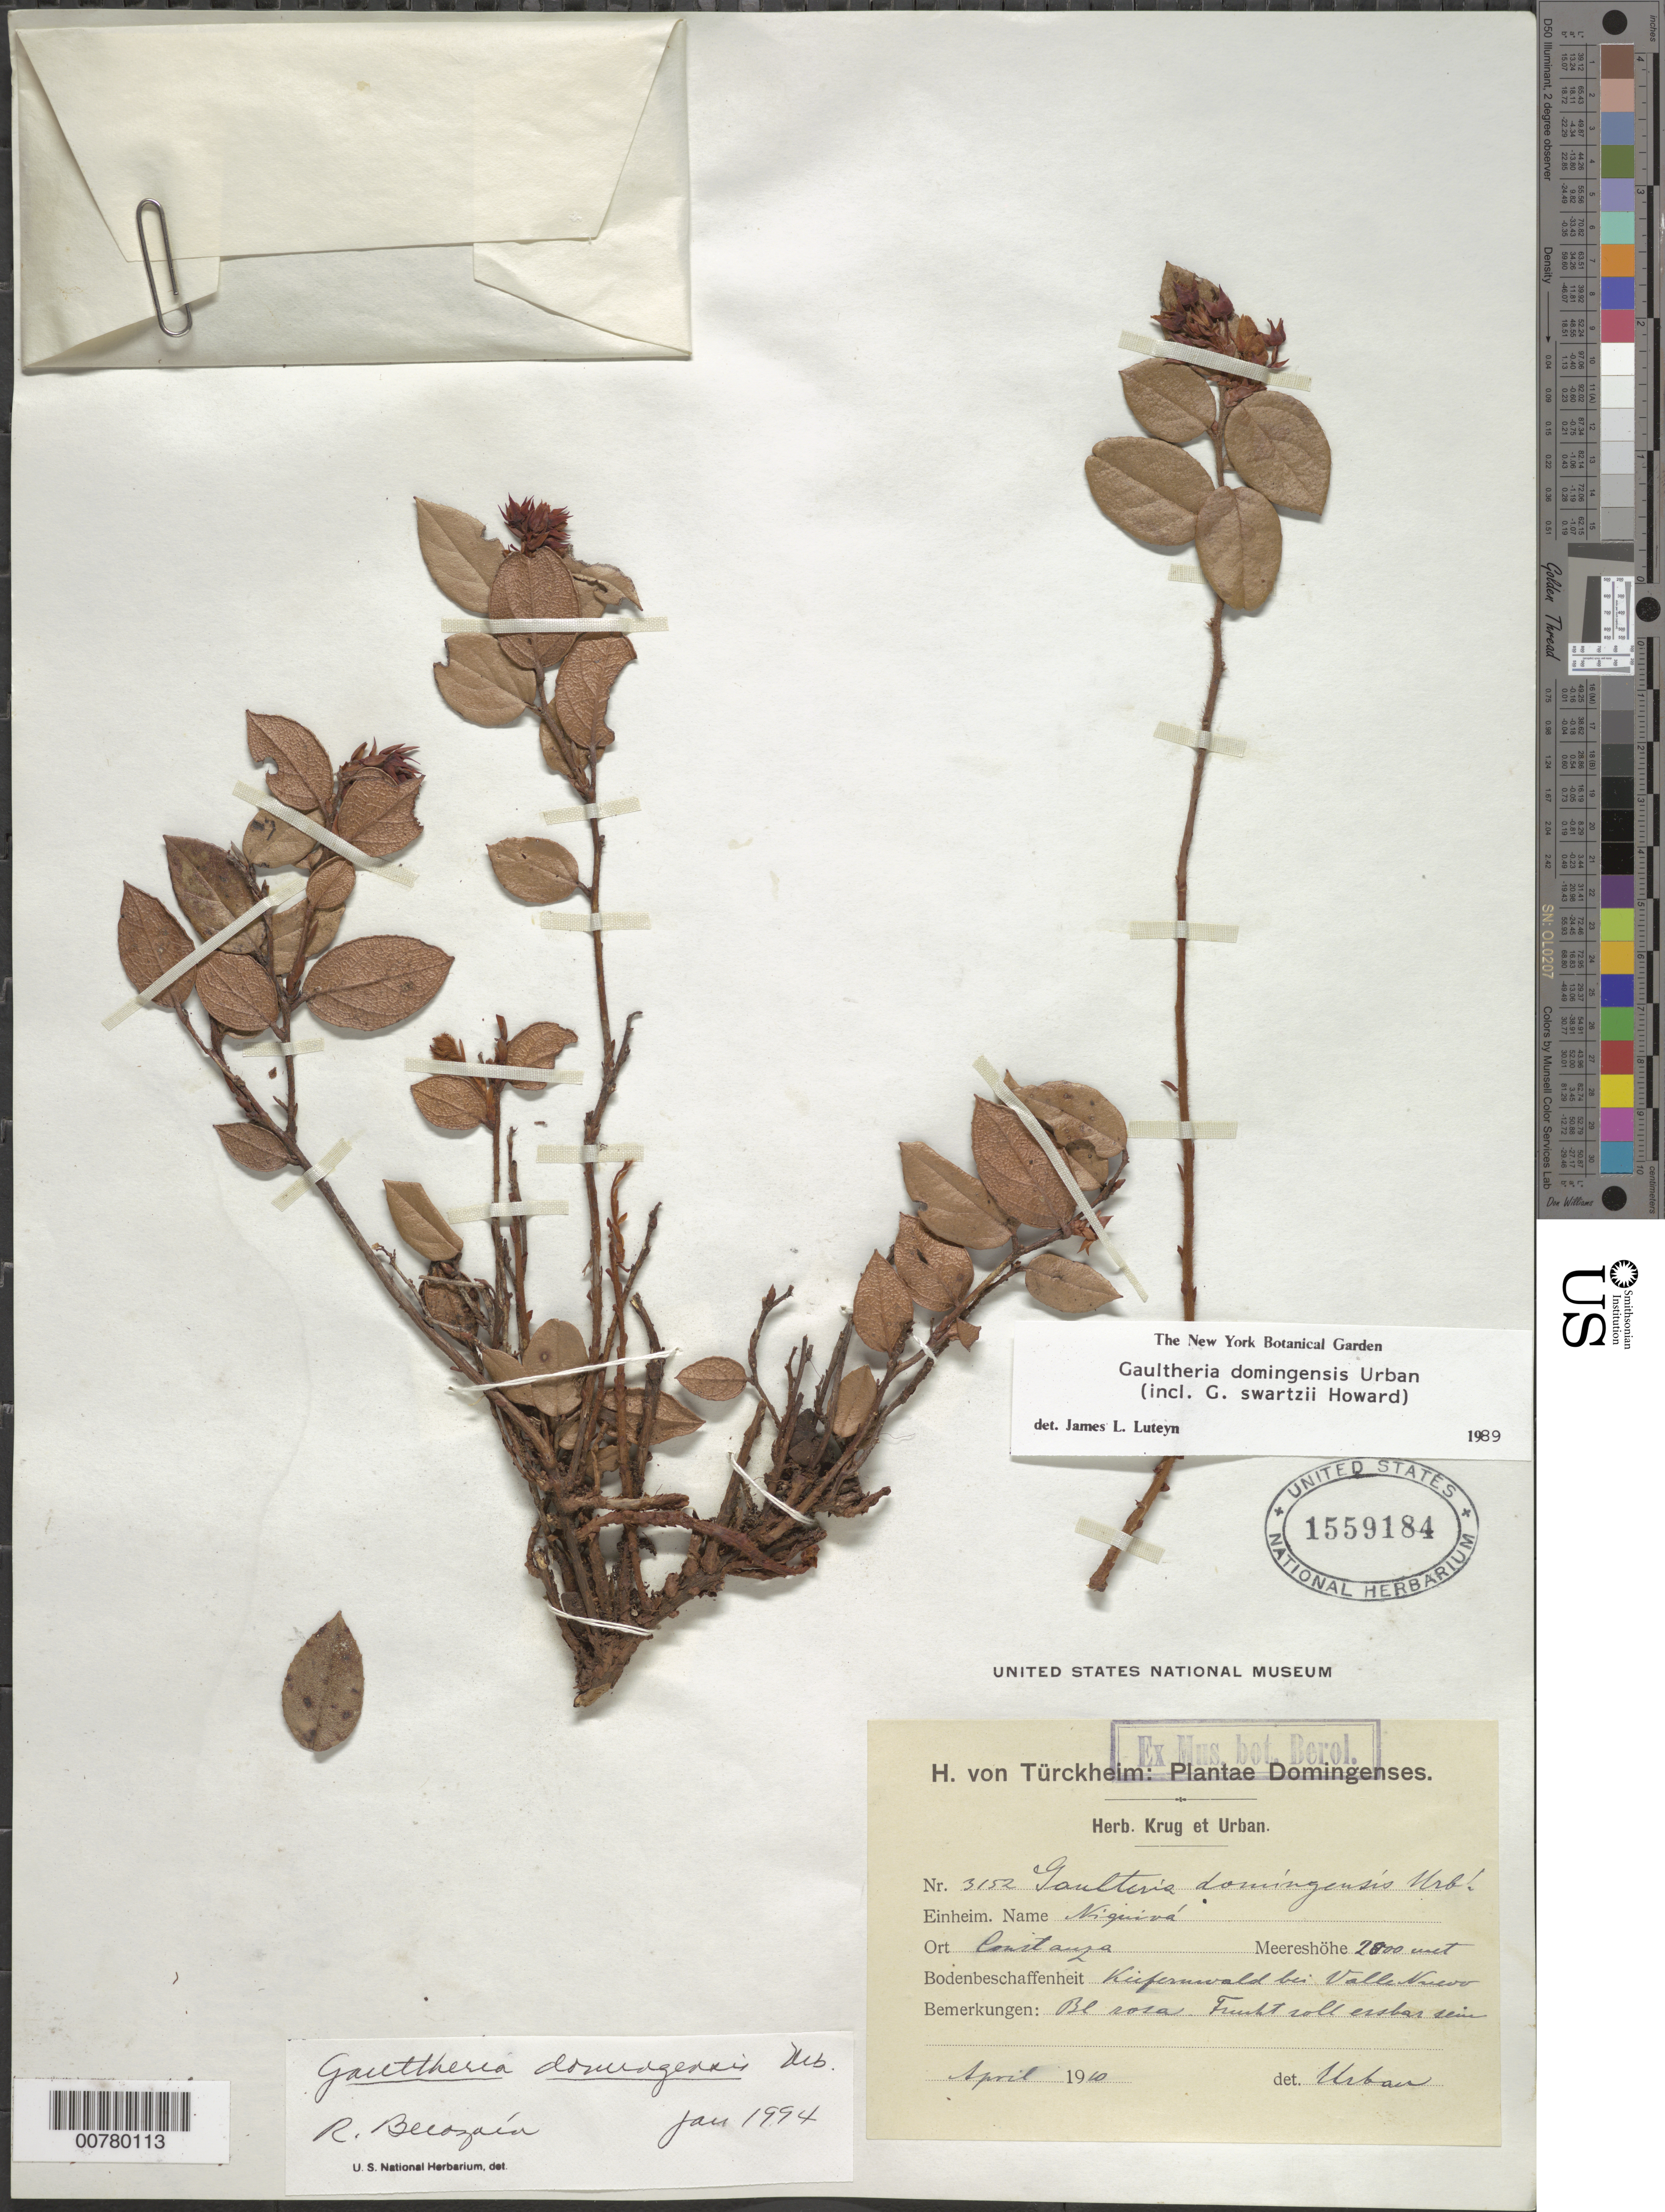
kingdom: Plantae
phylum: Tracheophyta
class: Magnoliopsida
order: Ericales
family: Ericaceae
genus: Gaultheria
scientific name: Gaultheria domingensis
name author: Urb.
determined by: Berozain, R.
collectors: H. von Türckheim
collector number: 3152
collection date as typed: Apr 1910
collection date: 1910-04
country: Dominican Republic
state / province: La Vega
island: Hispaniola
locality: Constanza, kirfernwold bei Valle Nuevo.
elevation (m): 2800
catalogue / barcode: US 1559184